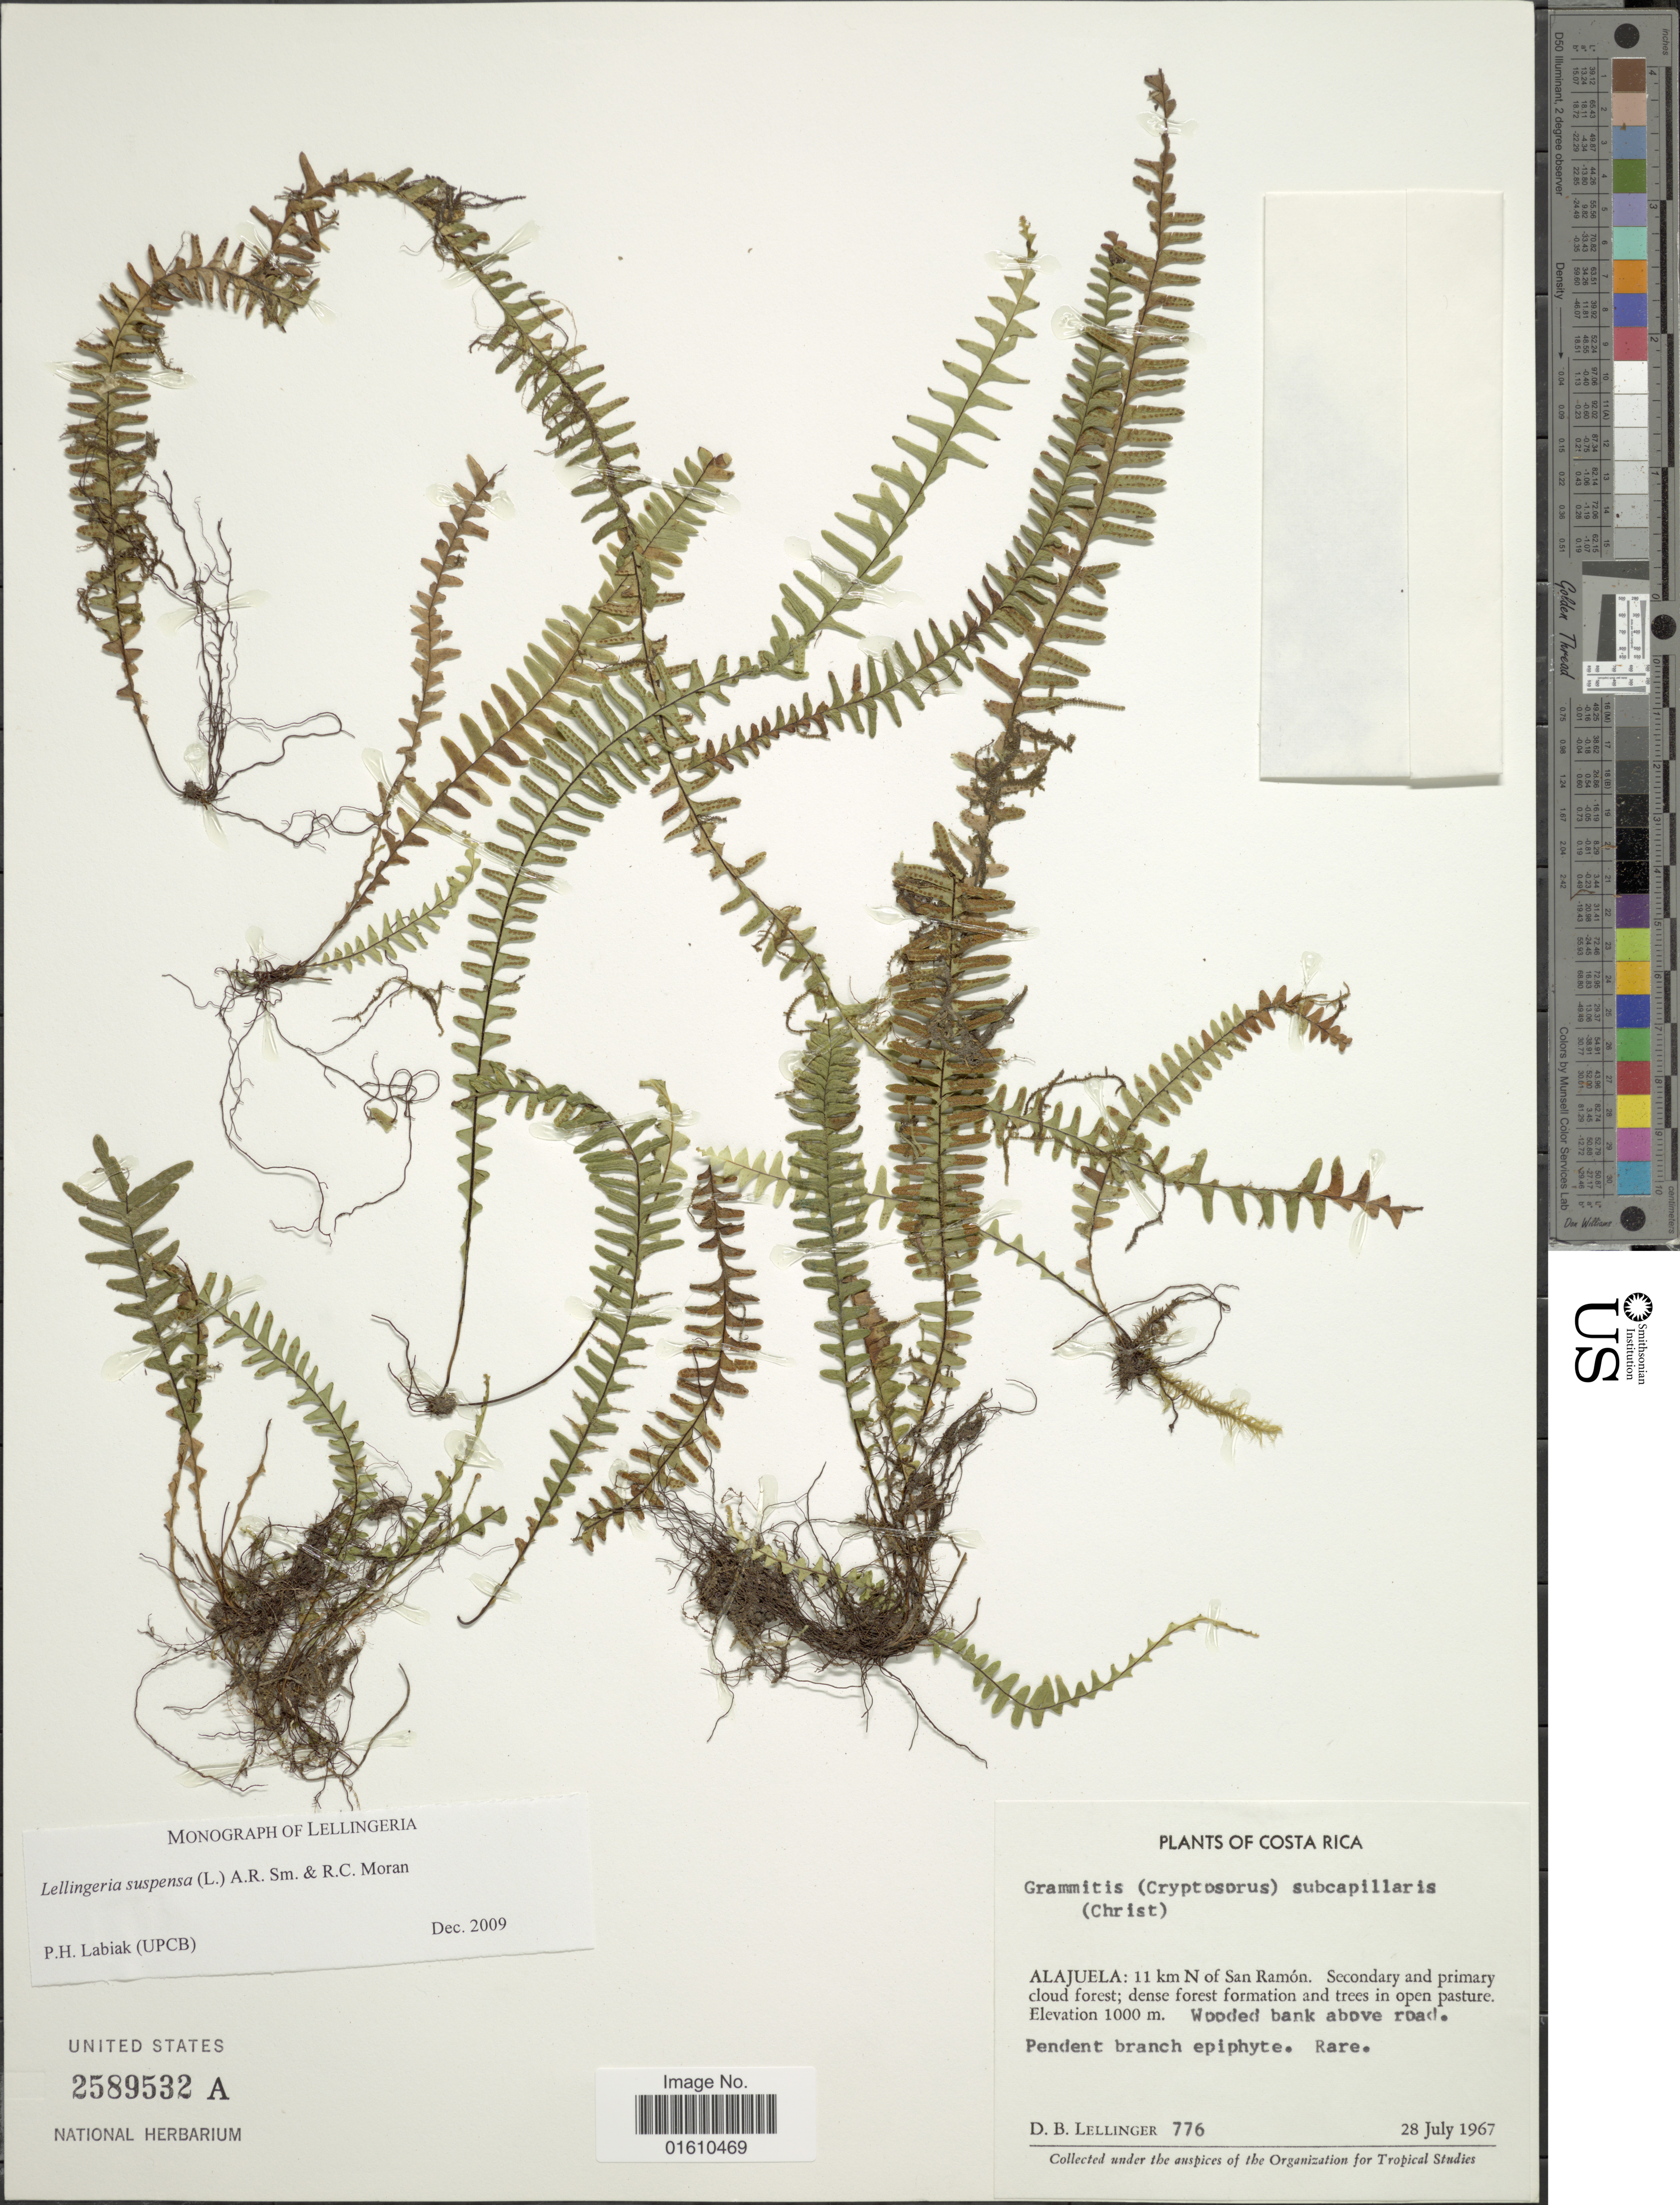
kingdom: Plantae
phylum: Tracheophyta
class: Polypodiopsida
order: Polypodiales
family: Polypodiaceae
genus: Lellingeria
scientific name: Lellingeria suspensa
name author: (L.) A.R. Sm. & R.C. Moran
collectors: D. B. Lellinger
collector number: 776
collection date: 1967-07-28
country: Costa Rica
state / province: Alajuela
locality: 11 km N of San Ramón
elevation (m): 1000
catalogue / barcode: US 2589532A